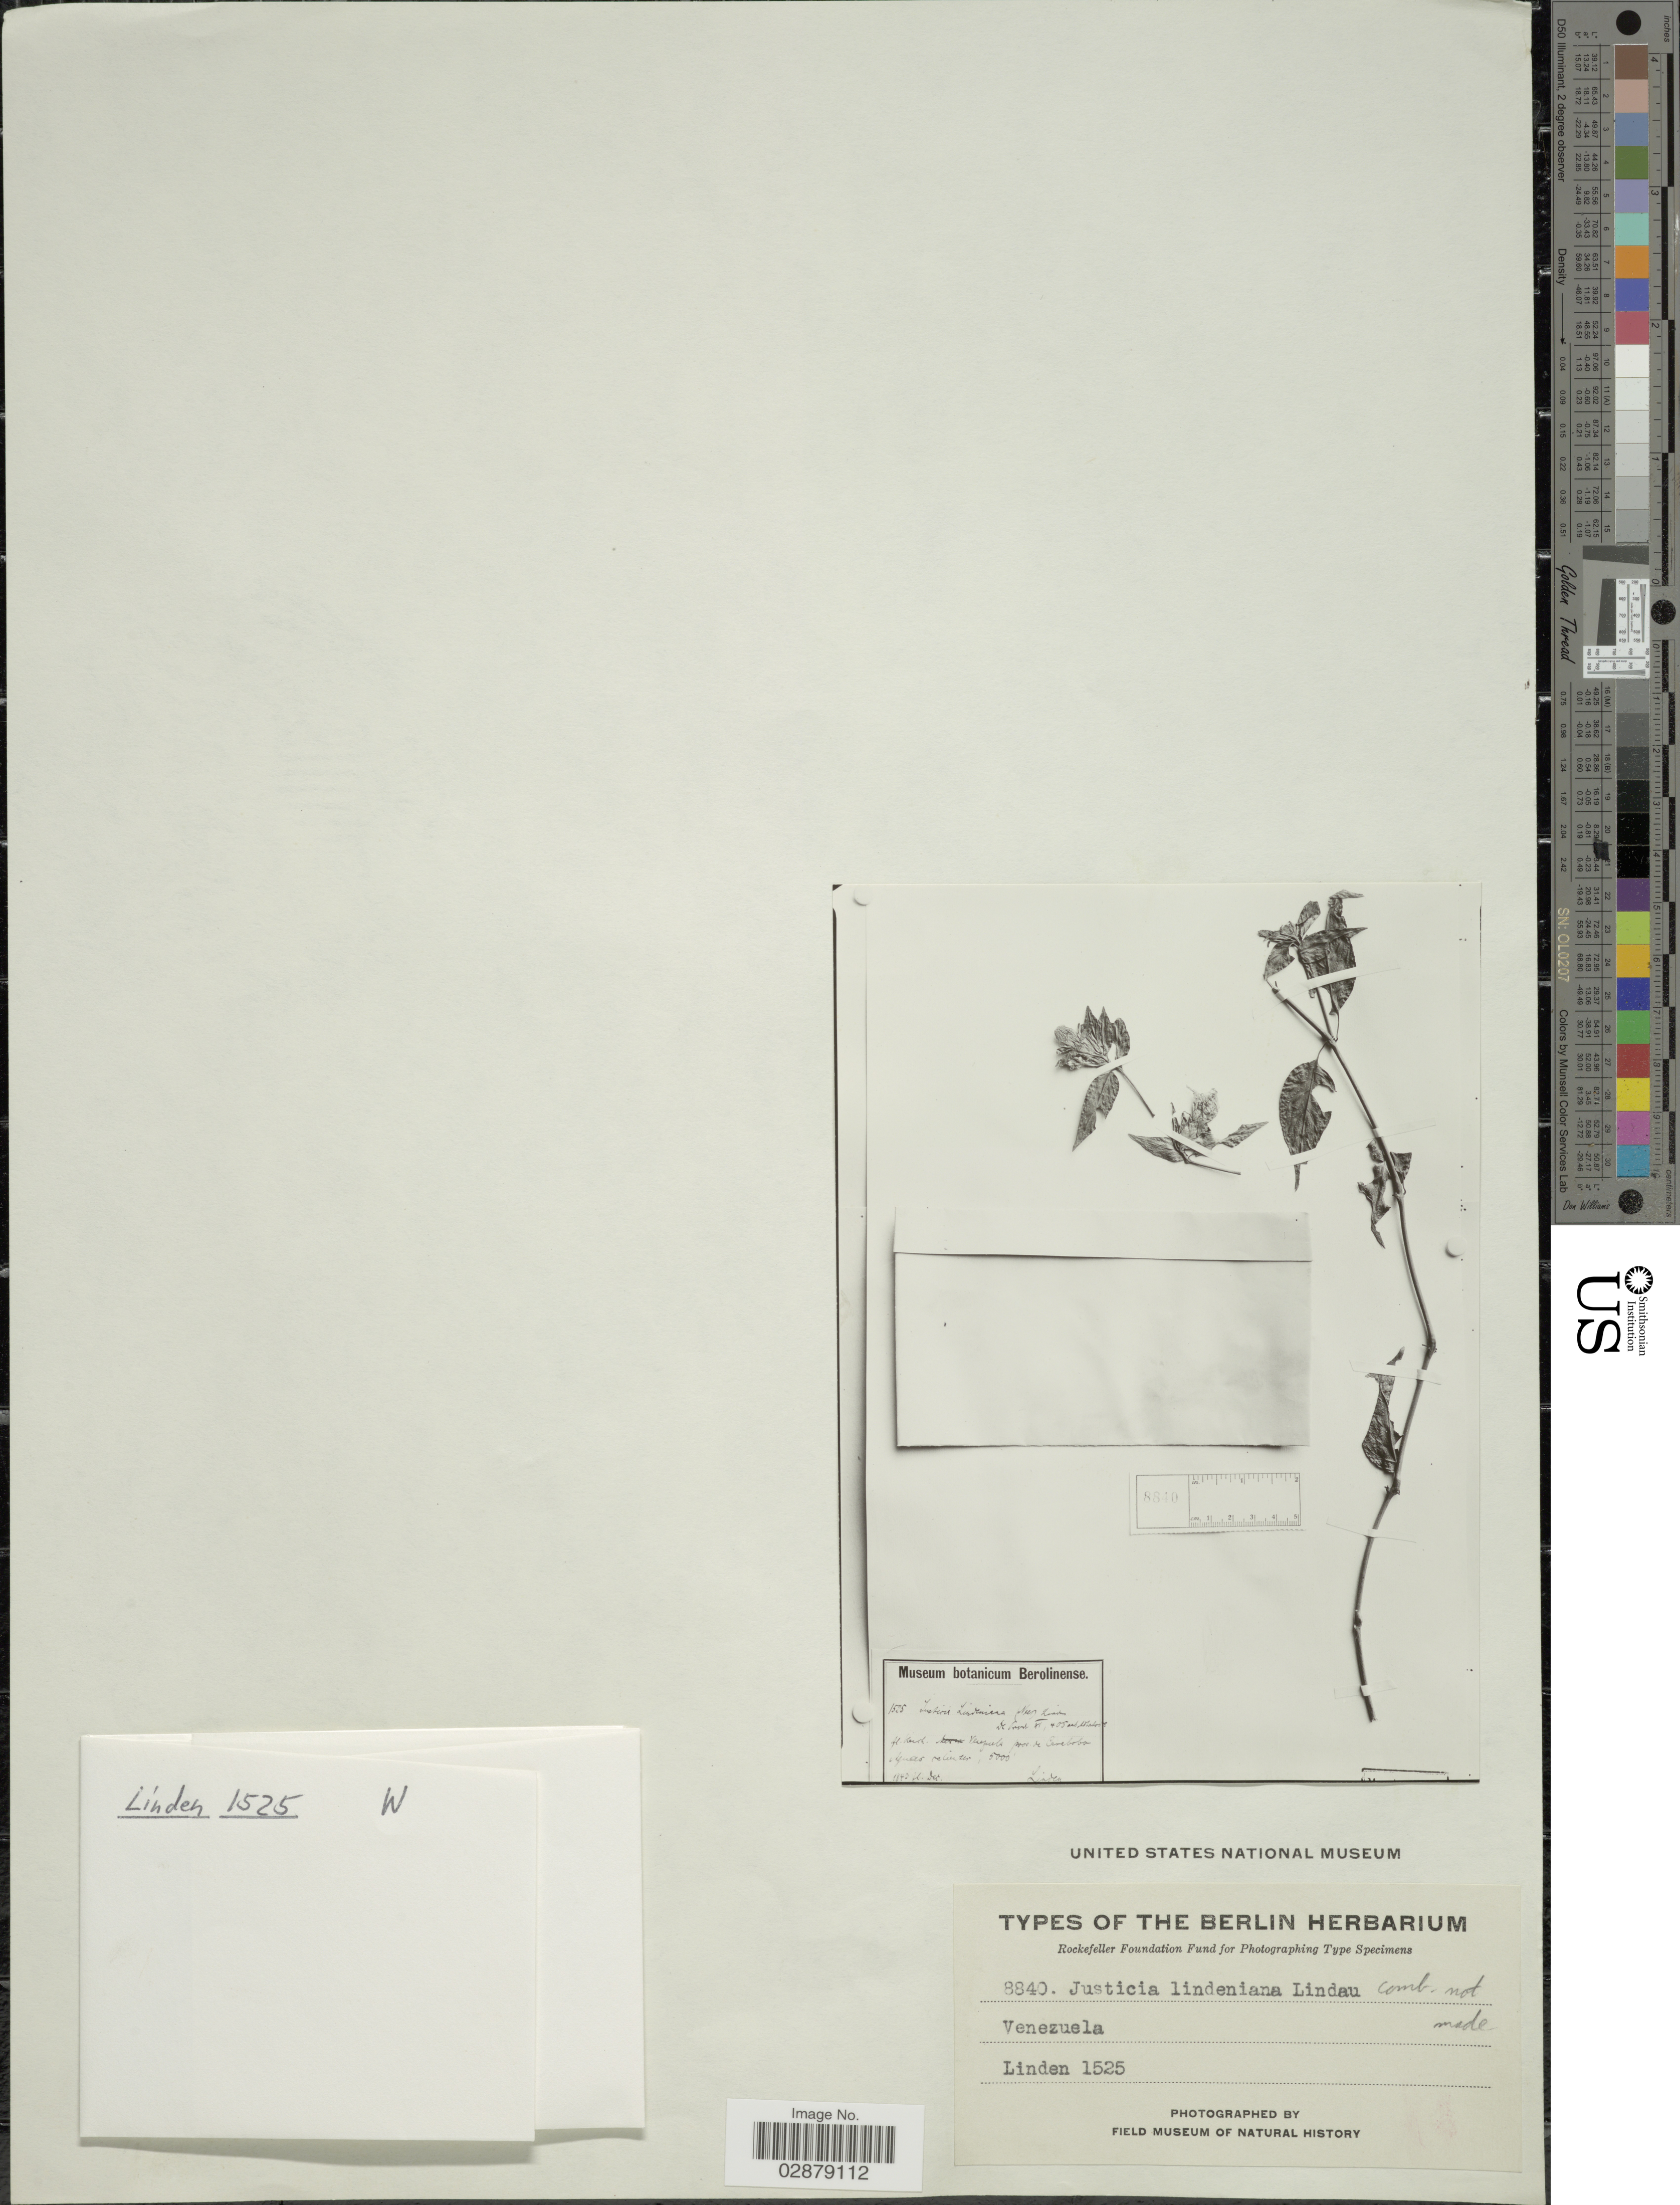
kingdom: Plantae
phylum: Tracheophyta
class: Magnoliopsida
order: Lamiales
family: Acanthaceae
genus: Justicia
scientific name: Justicia hochreutineri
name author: J.F. Macbr.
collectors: -- Linden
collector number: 1525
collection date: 1840-12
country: Venezuela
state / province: Carabobo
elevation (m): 1524